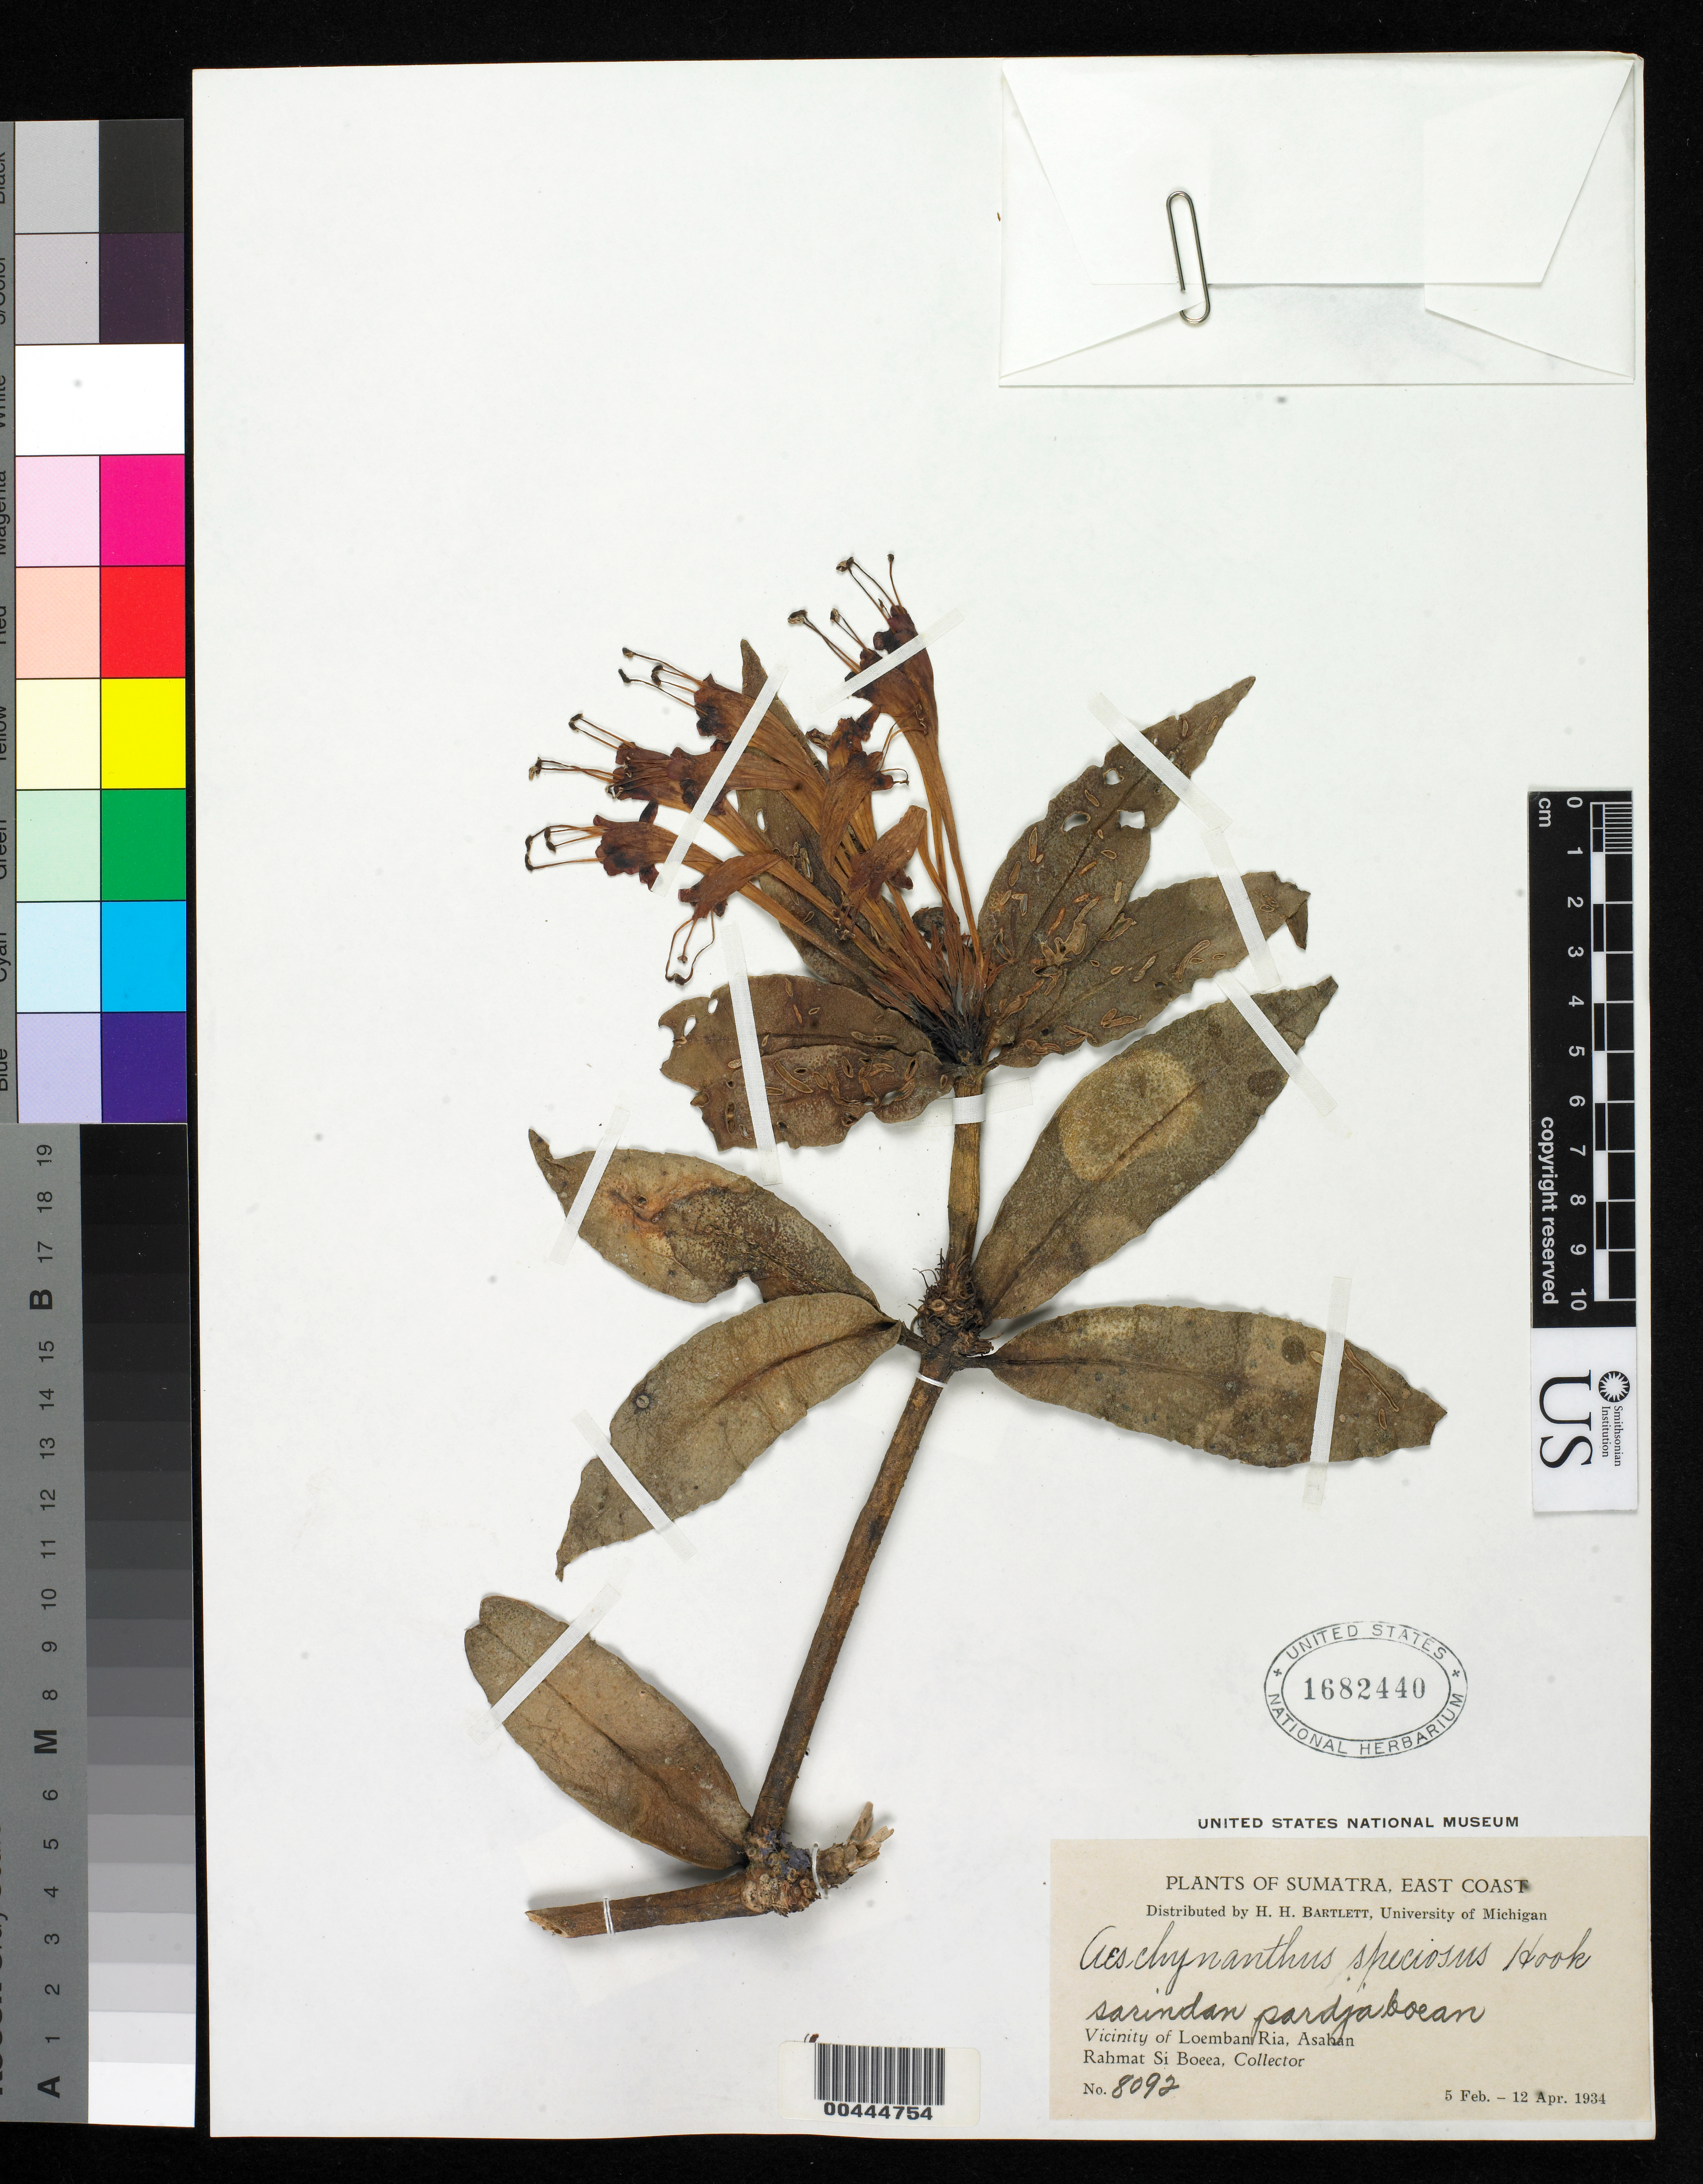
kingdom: Plantae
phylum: Tracheophyta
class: Magnoliopsida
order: Lamiales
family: Gesneriaceae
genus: Aeschynanthus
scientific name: Aeschynanthus speciosus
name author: Hook.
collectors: Rahmat Si Boeea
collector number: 8092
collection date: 1934-02-05/1934-04-12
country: Indonesia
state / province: Sumatra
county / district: Sumatera Utara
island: Sumatra I.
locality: (East Coast) Vicinity of Loeman Ria, Asahan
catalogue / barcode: US 1682440